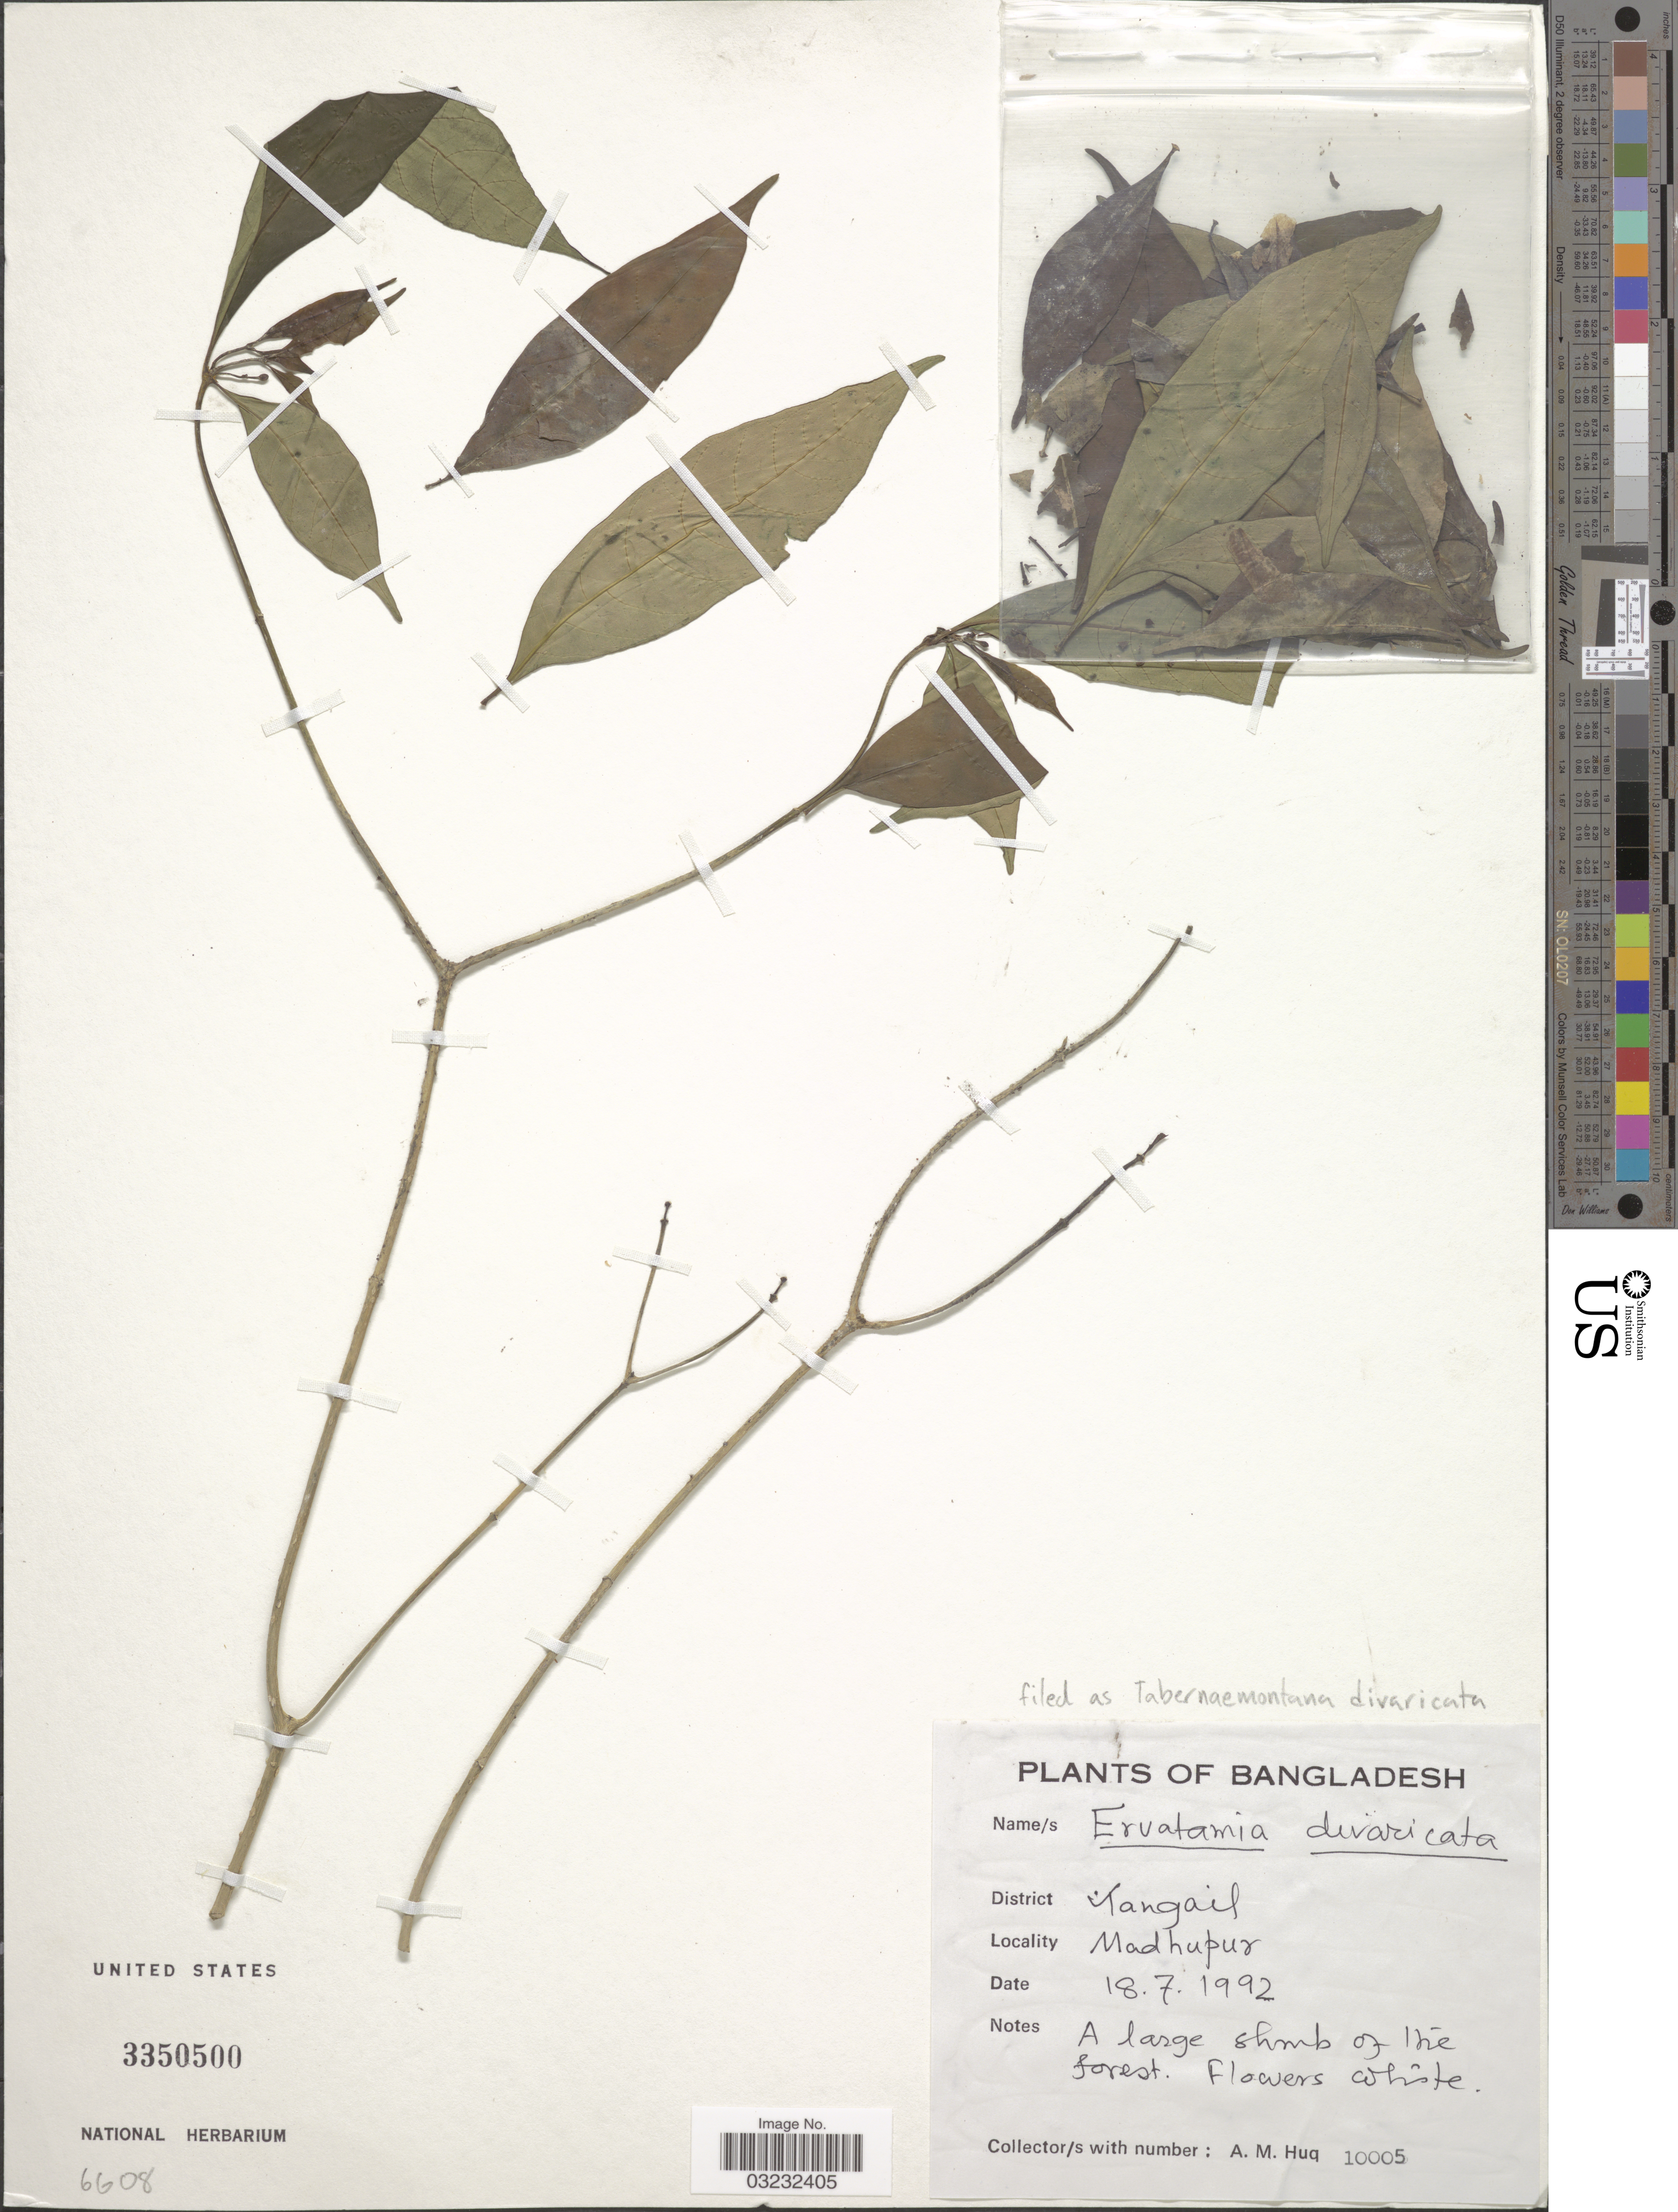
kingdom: Plantae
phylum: Tracheophyta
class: Magnoliopsida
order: Gentianales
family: Apocynaceae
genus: Tabernaemontana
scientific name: Tabernaemontana divaricata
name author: (L.) R. Br. ex Roem. & Schult.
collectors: A. M. Huq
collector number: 10005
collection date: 1992-07-18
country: Bangladesh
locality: District Tangail, Madhupur.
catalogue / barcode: US 3350500